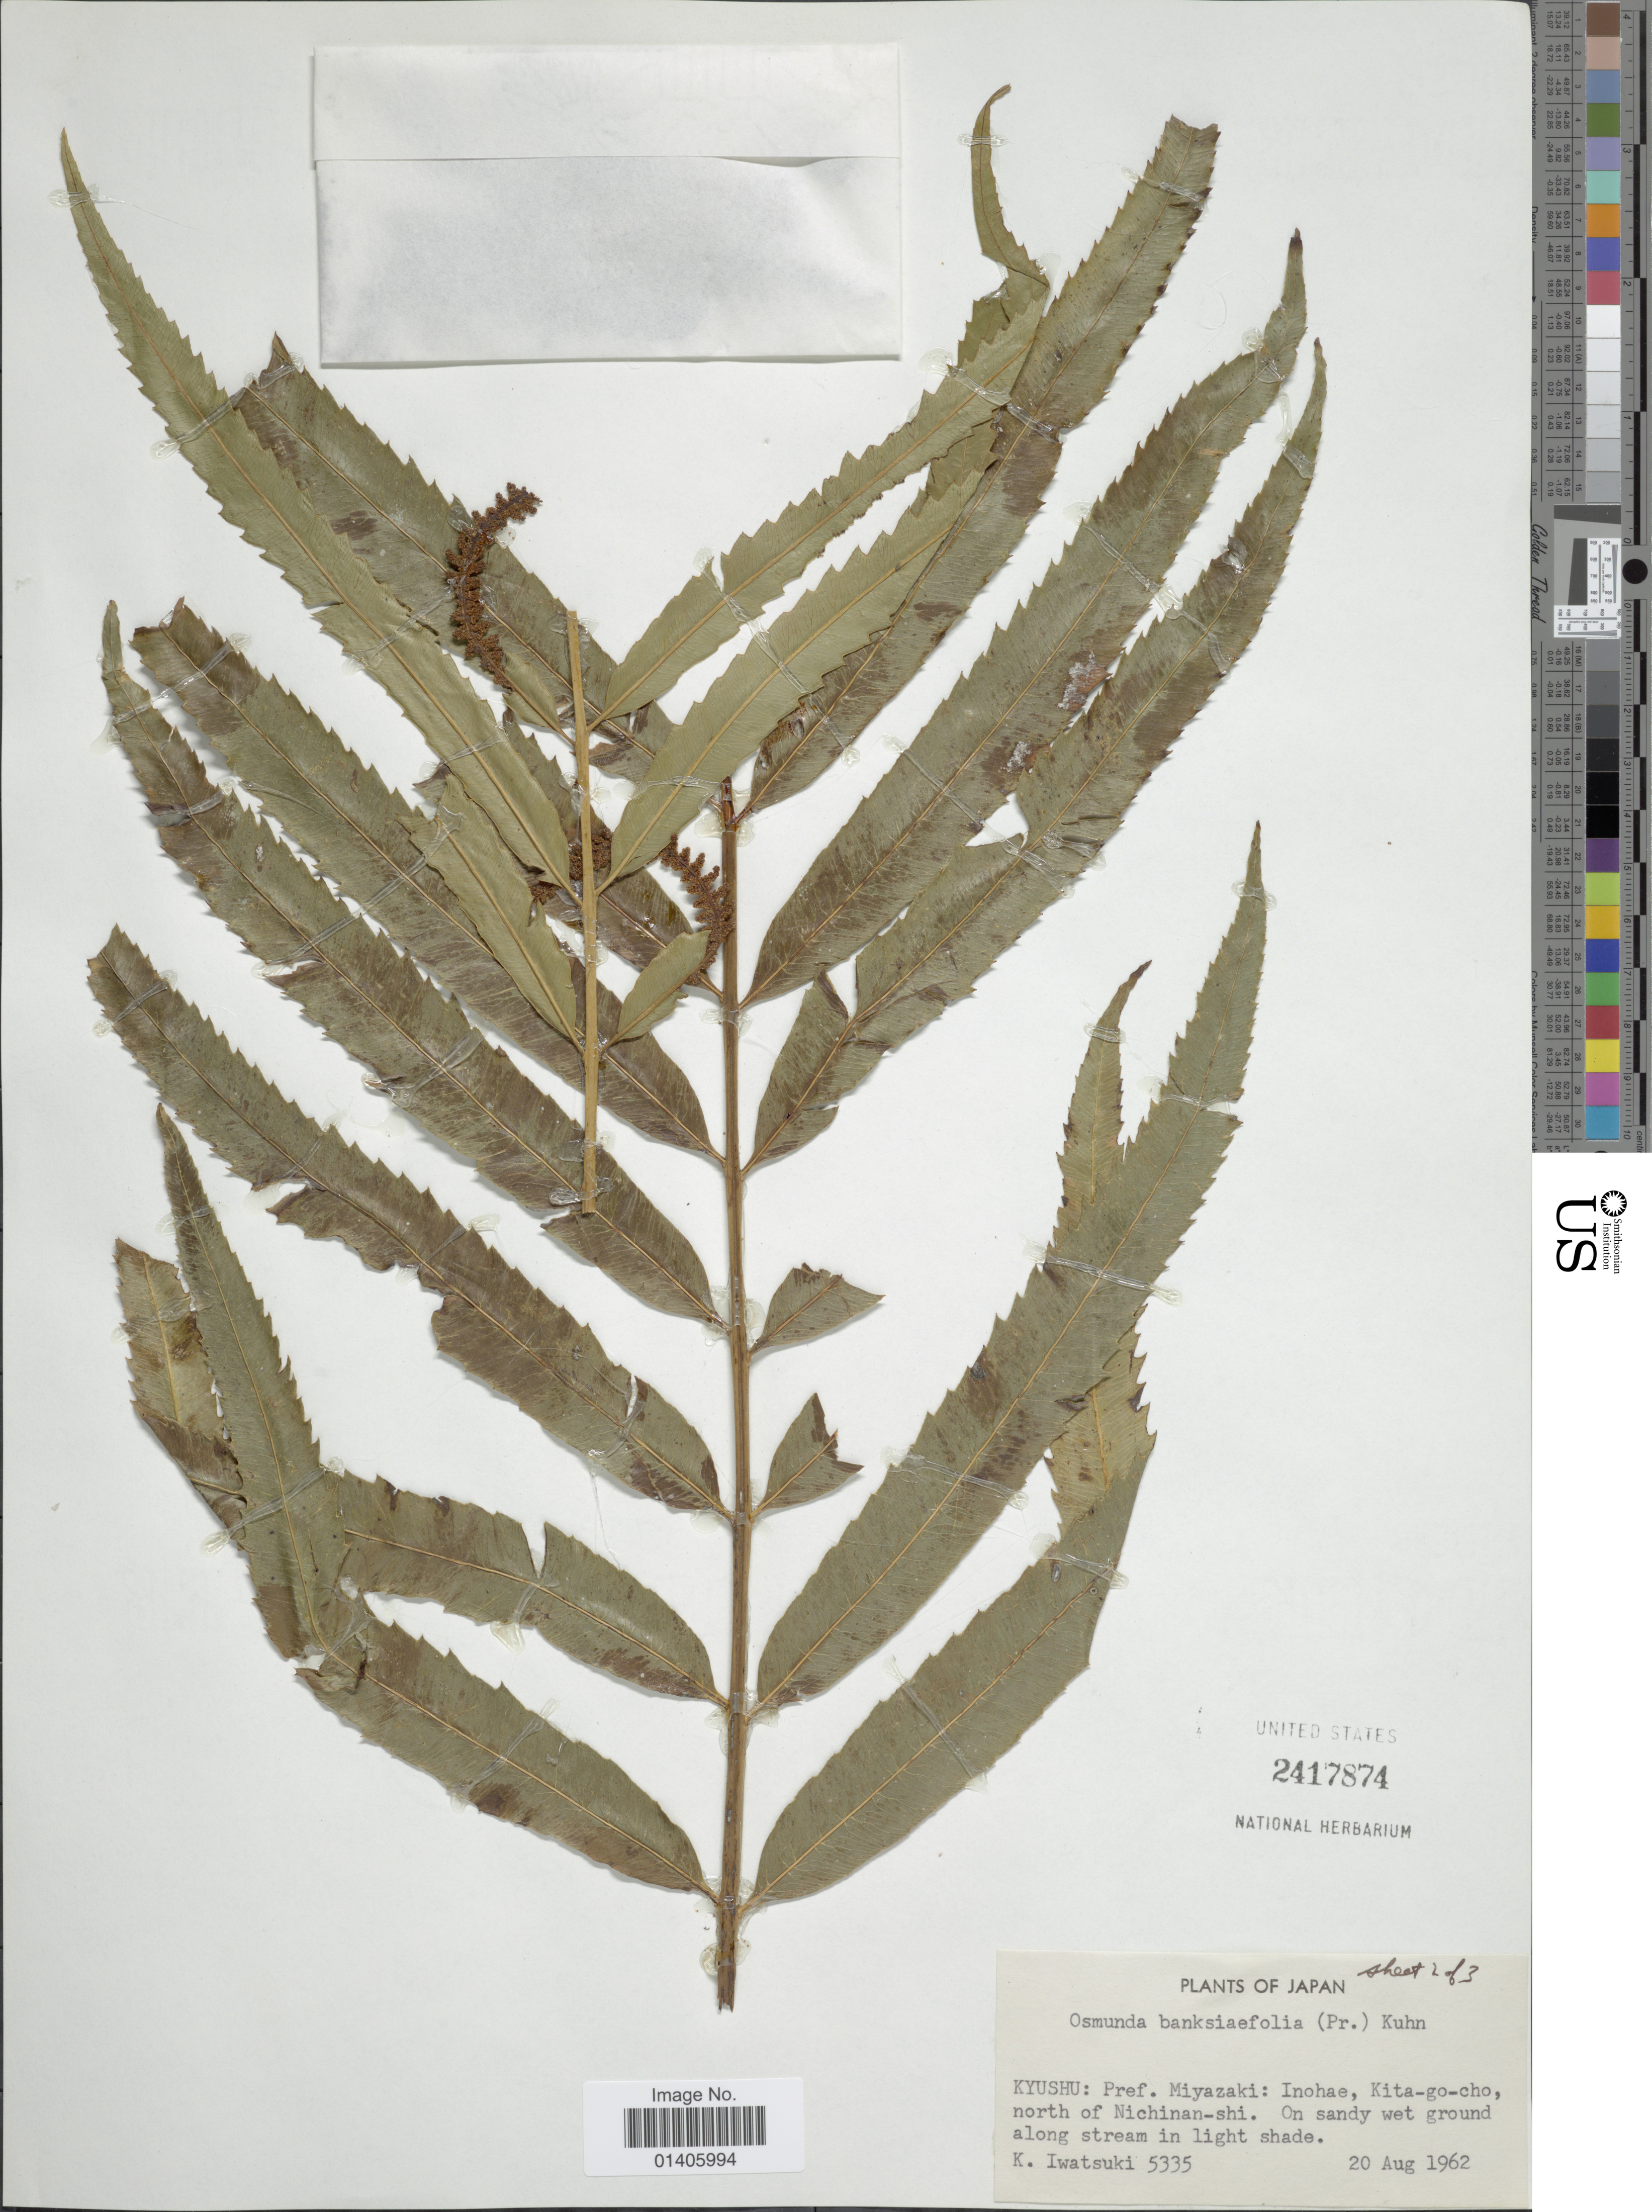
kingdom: Plantae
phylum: Tracheophyta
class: Polypodiopsida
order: Osmundales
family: Osmundaceae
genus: Osmunda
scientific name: Osmunda banksiifolia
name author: (C. Presl) Kuhn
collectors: K. Iwatsuki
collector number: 5335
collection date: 1962-08-20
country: Japan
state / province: Miyazaki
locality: Pref. Miyazaki: Inohae, Kita-go-cho, north of Nichinan-shi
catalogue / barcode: US 2417874